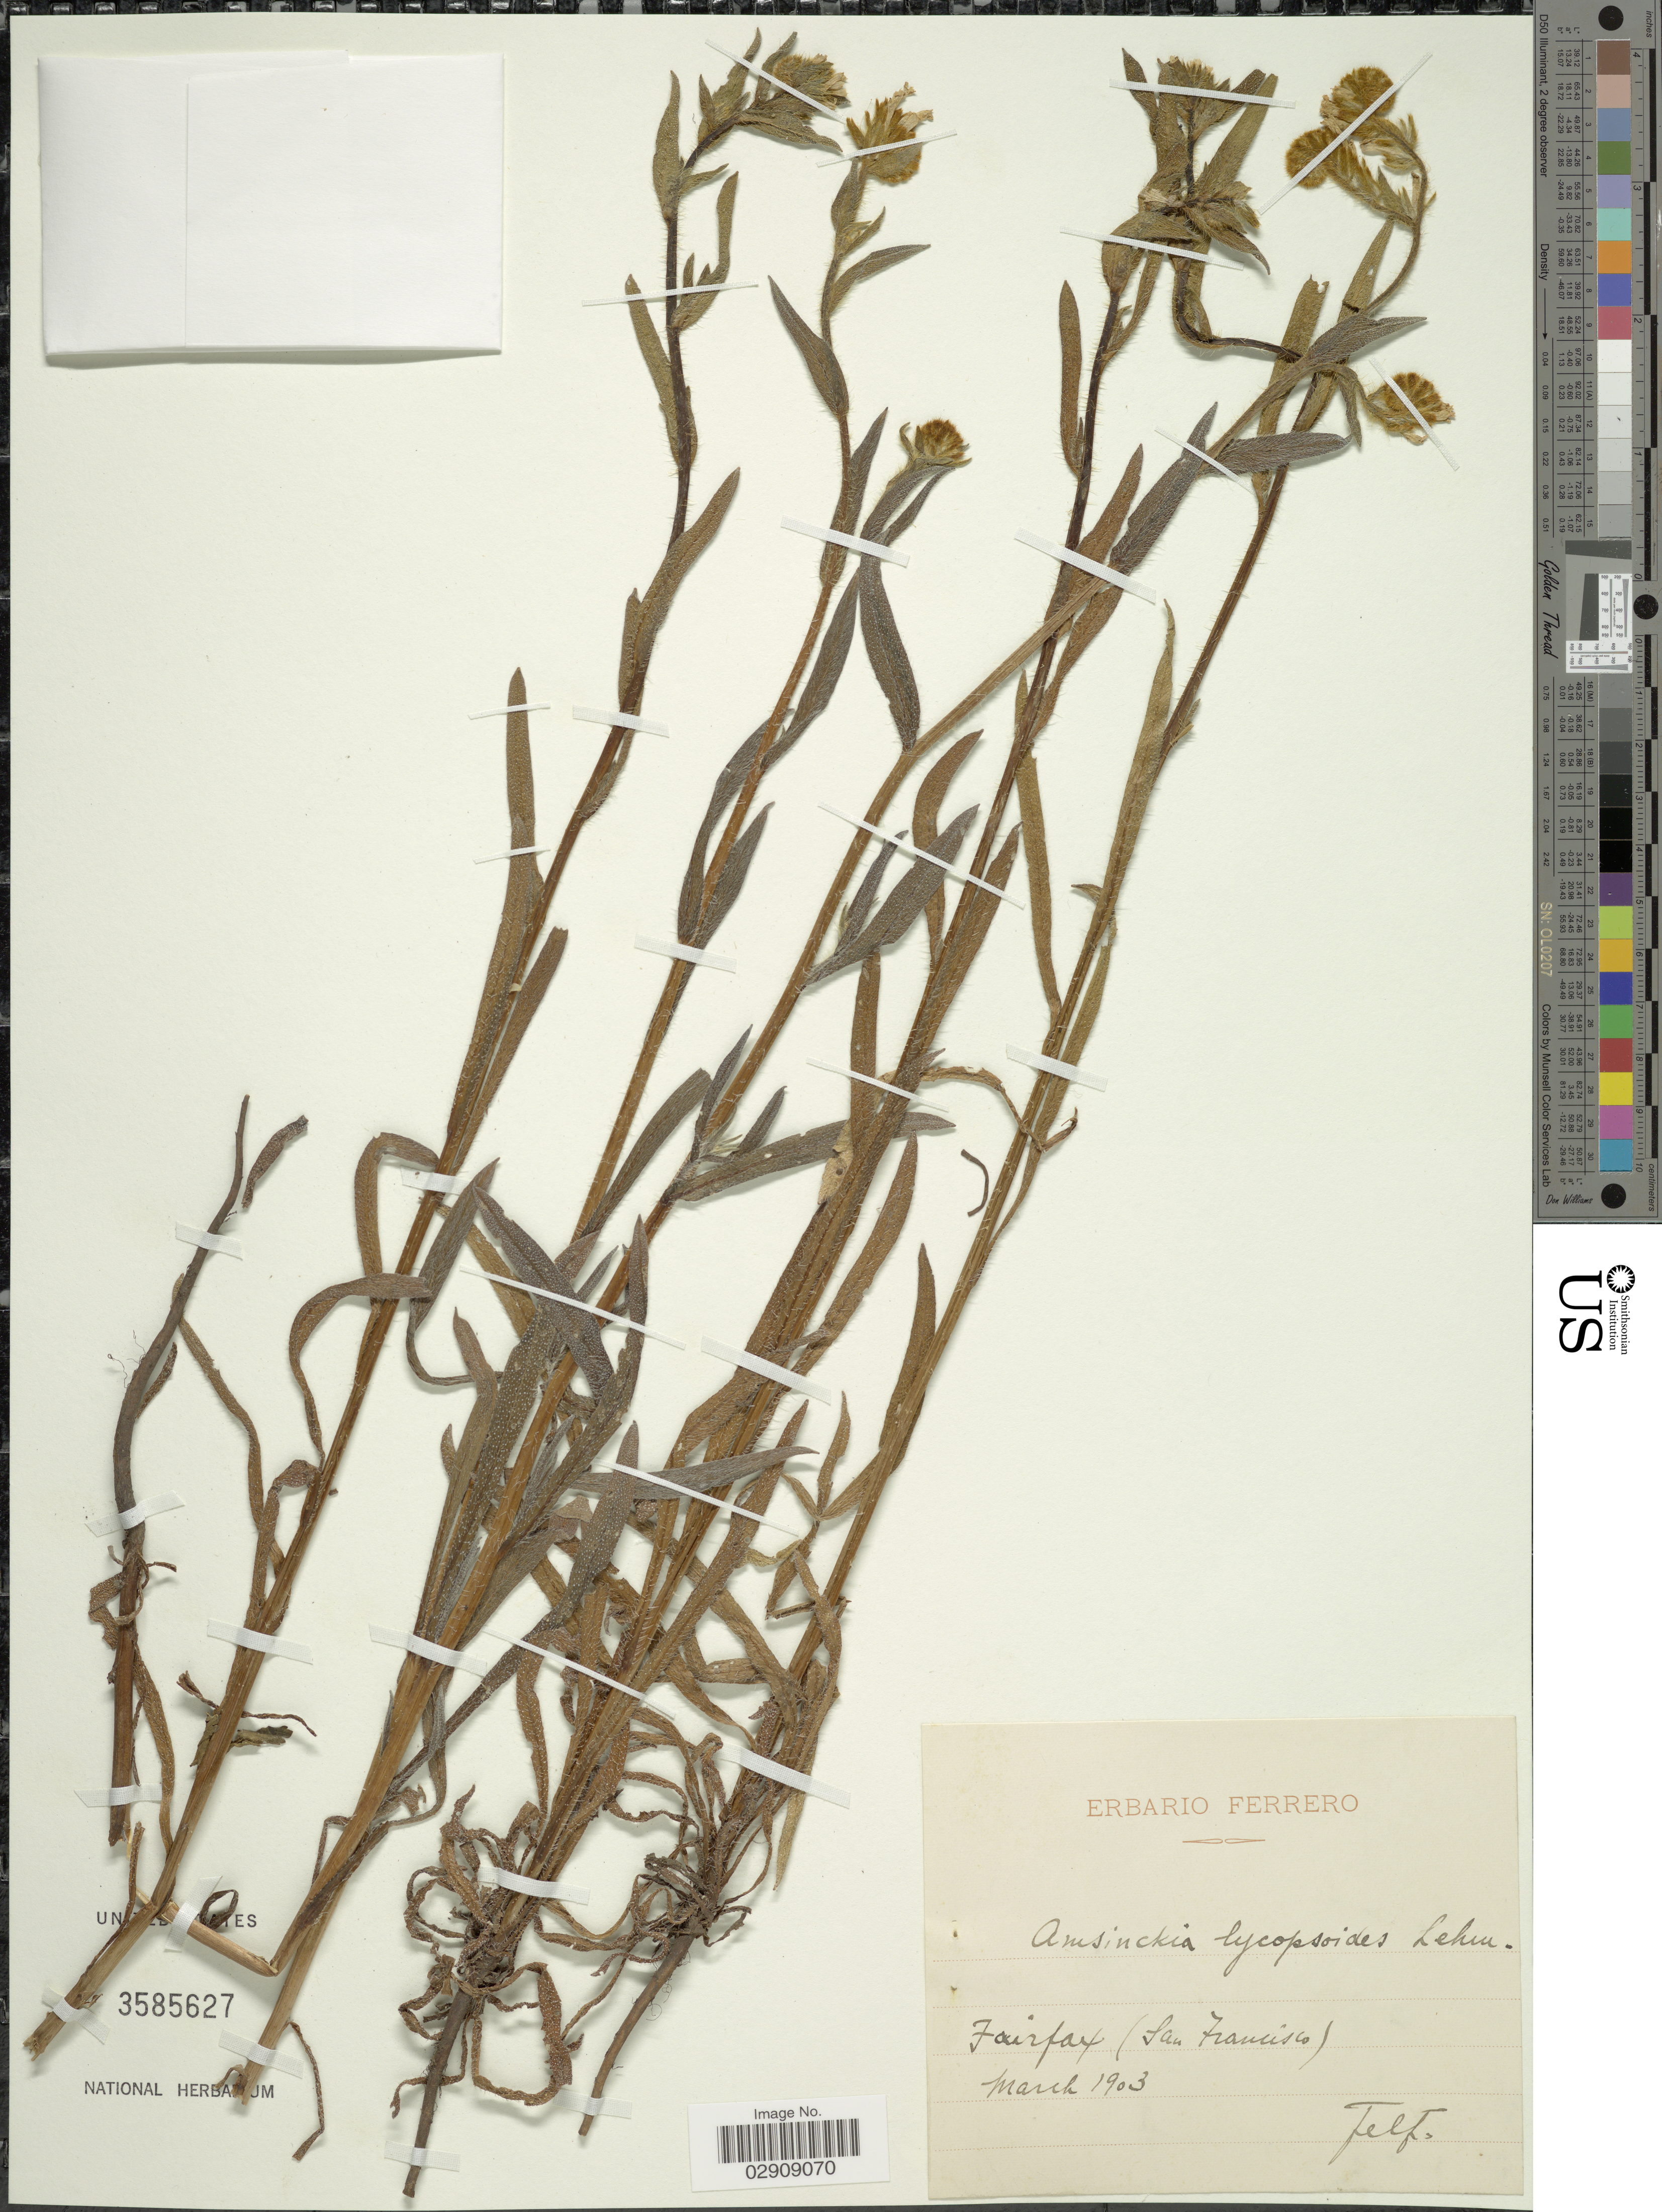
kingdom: Plantae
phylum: Tracheophyta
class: Magnoliopsida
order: Boraginales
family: Boraginaceae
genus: Amsinckia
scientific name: Amsinckia lycopsoides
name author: Lehm.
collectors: F. Ferrero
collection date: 1903-03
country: United States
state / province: California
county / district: San Francisco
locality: Fairfax (San Francisco).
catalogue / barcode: US 3585627